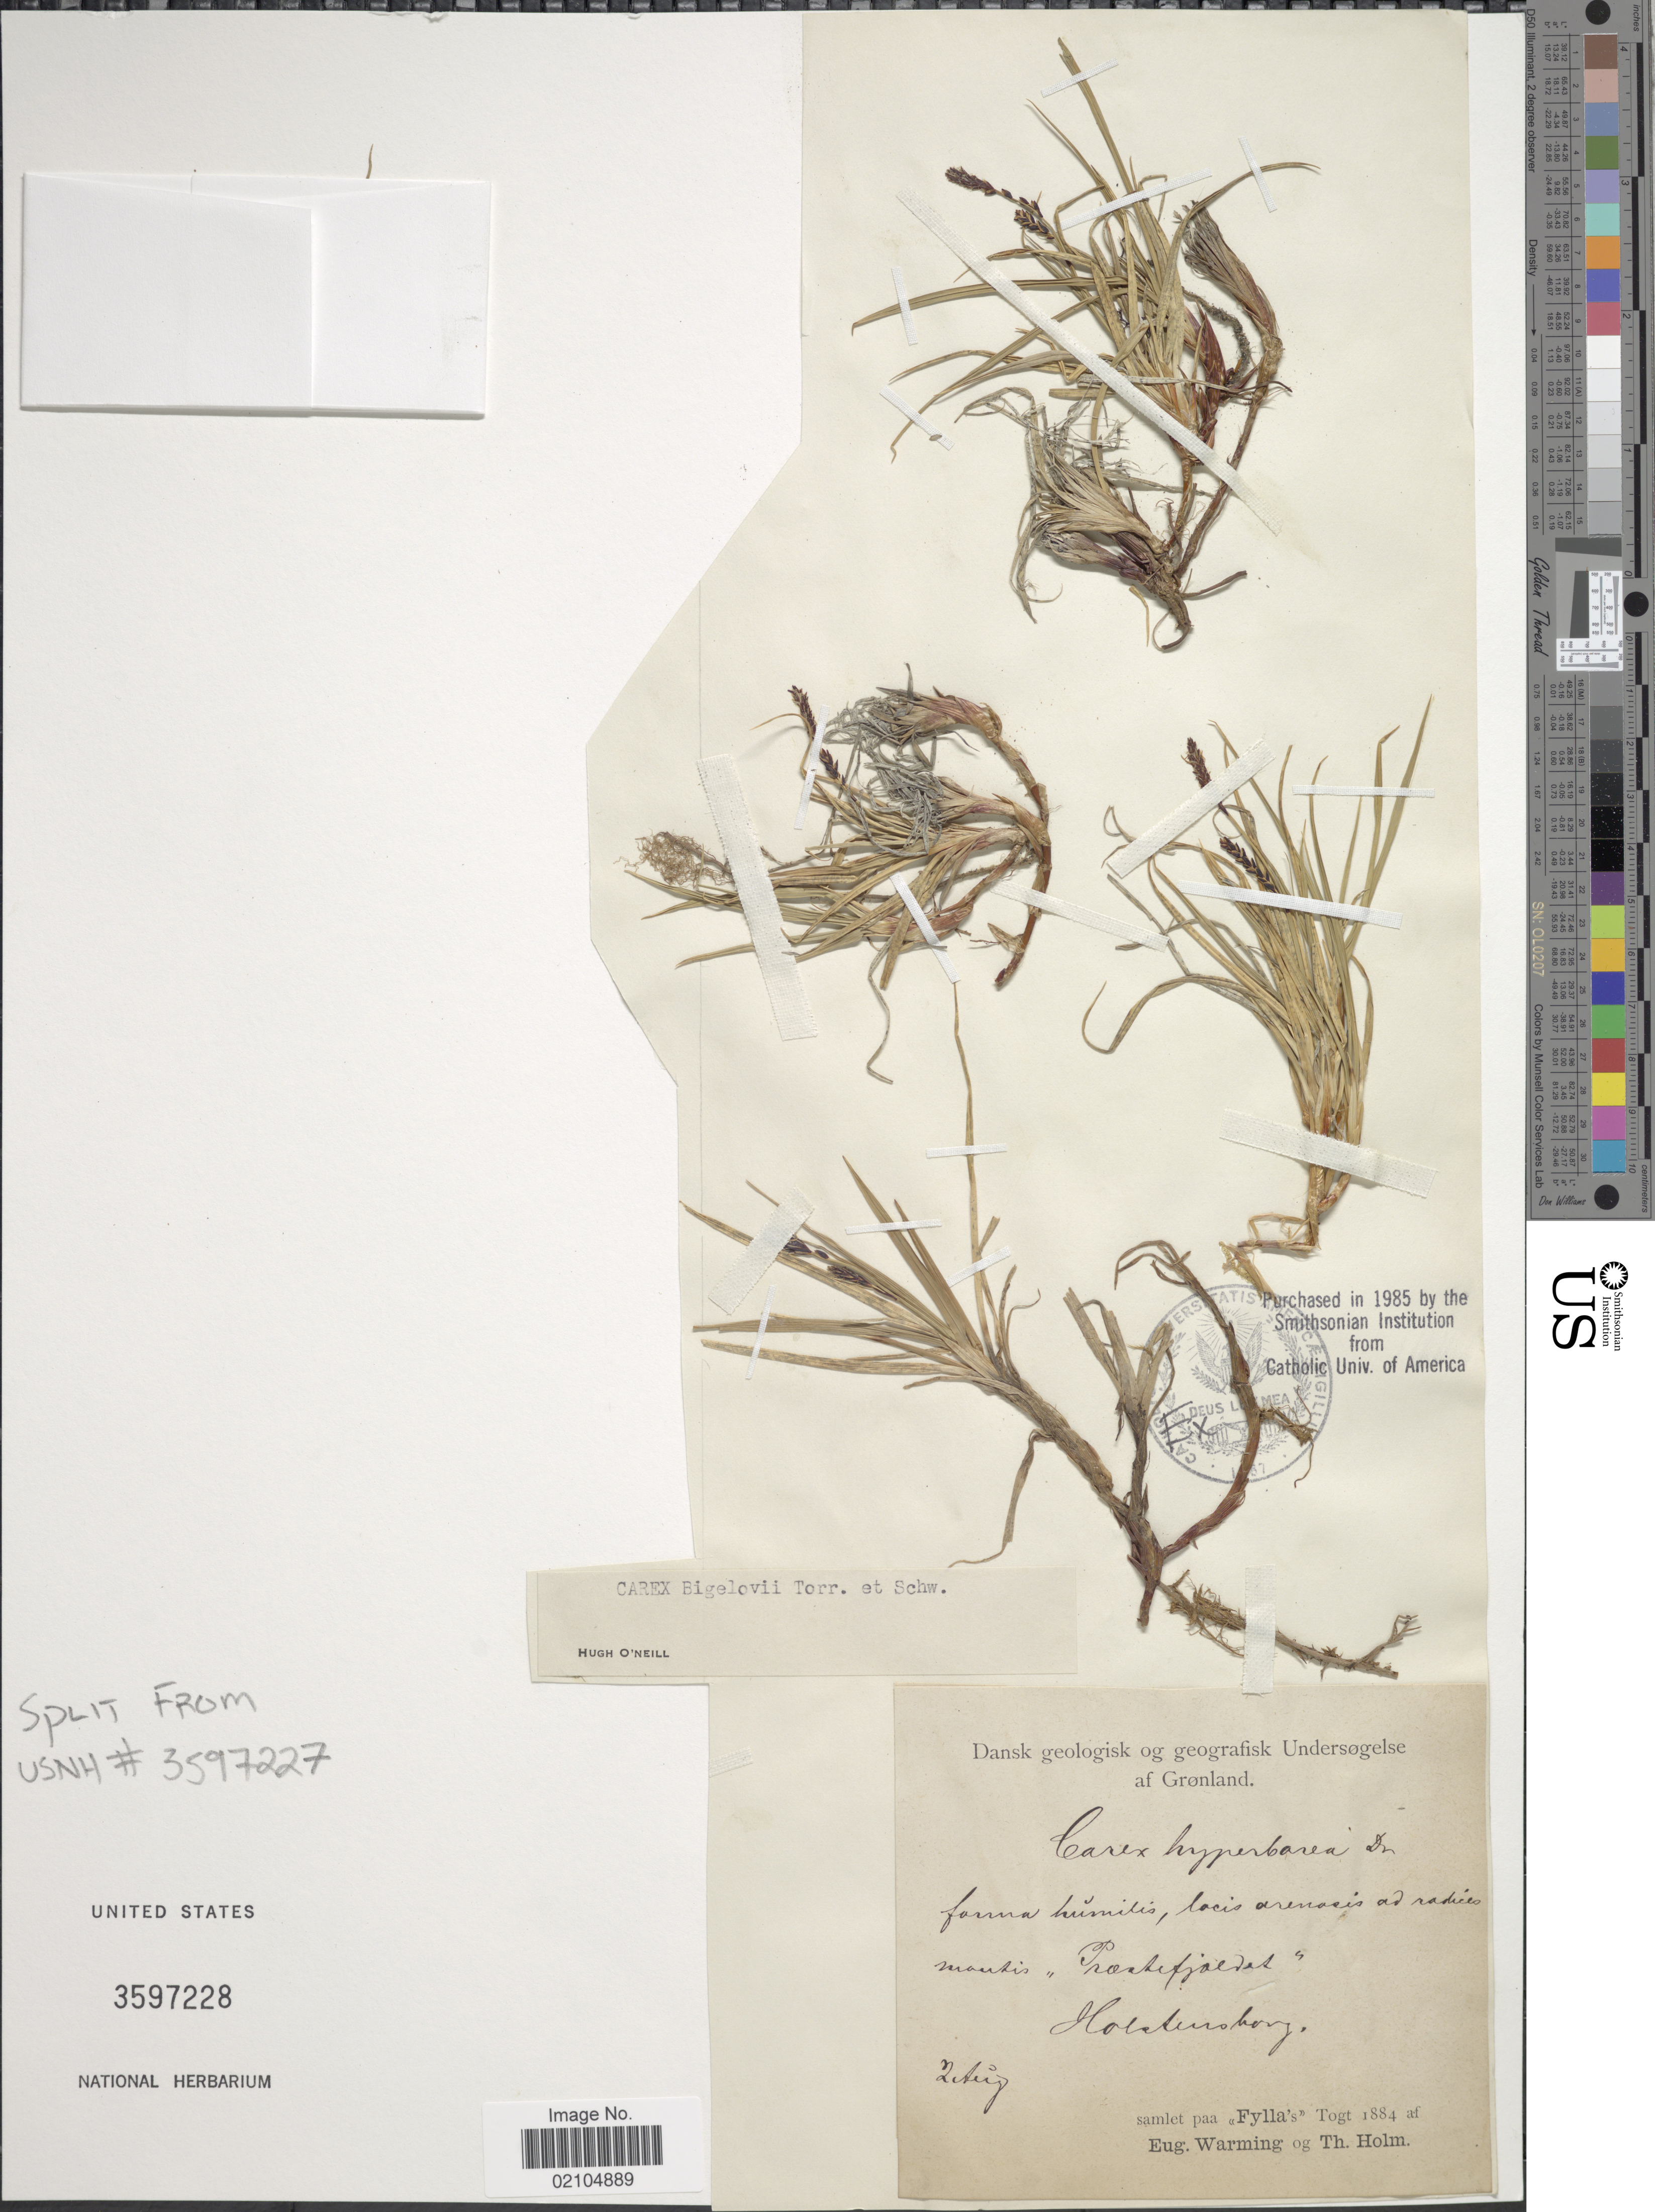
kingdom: Plantae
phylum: Tracheophyta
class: Liliopsida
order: Poales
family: Cyperaceae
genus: Carex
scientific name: Carex bigelowii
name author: Torr. ex Schwein.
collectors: E. Warming & T. Holm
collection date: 1884-08-02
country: Greenland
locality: Grønland, Montis "Prastefjord", Holsteinsborg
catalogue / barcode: US 3597228